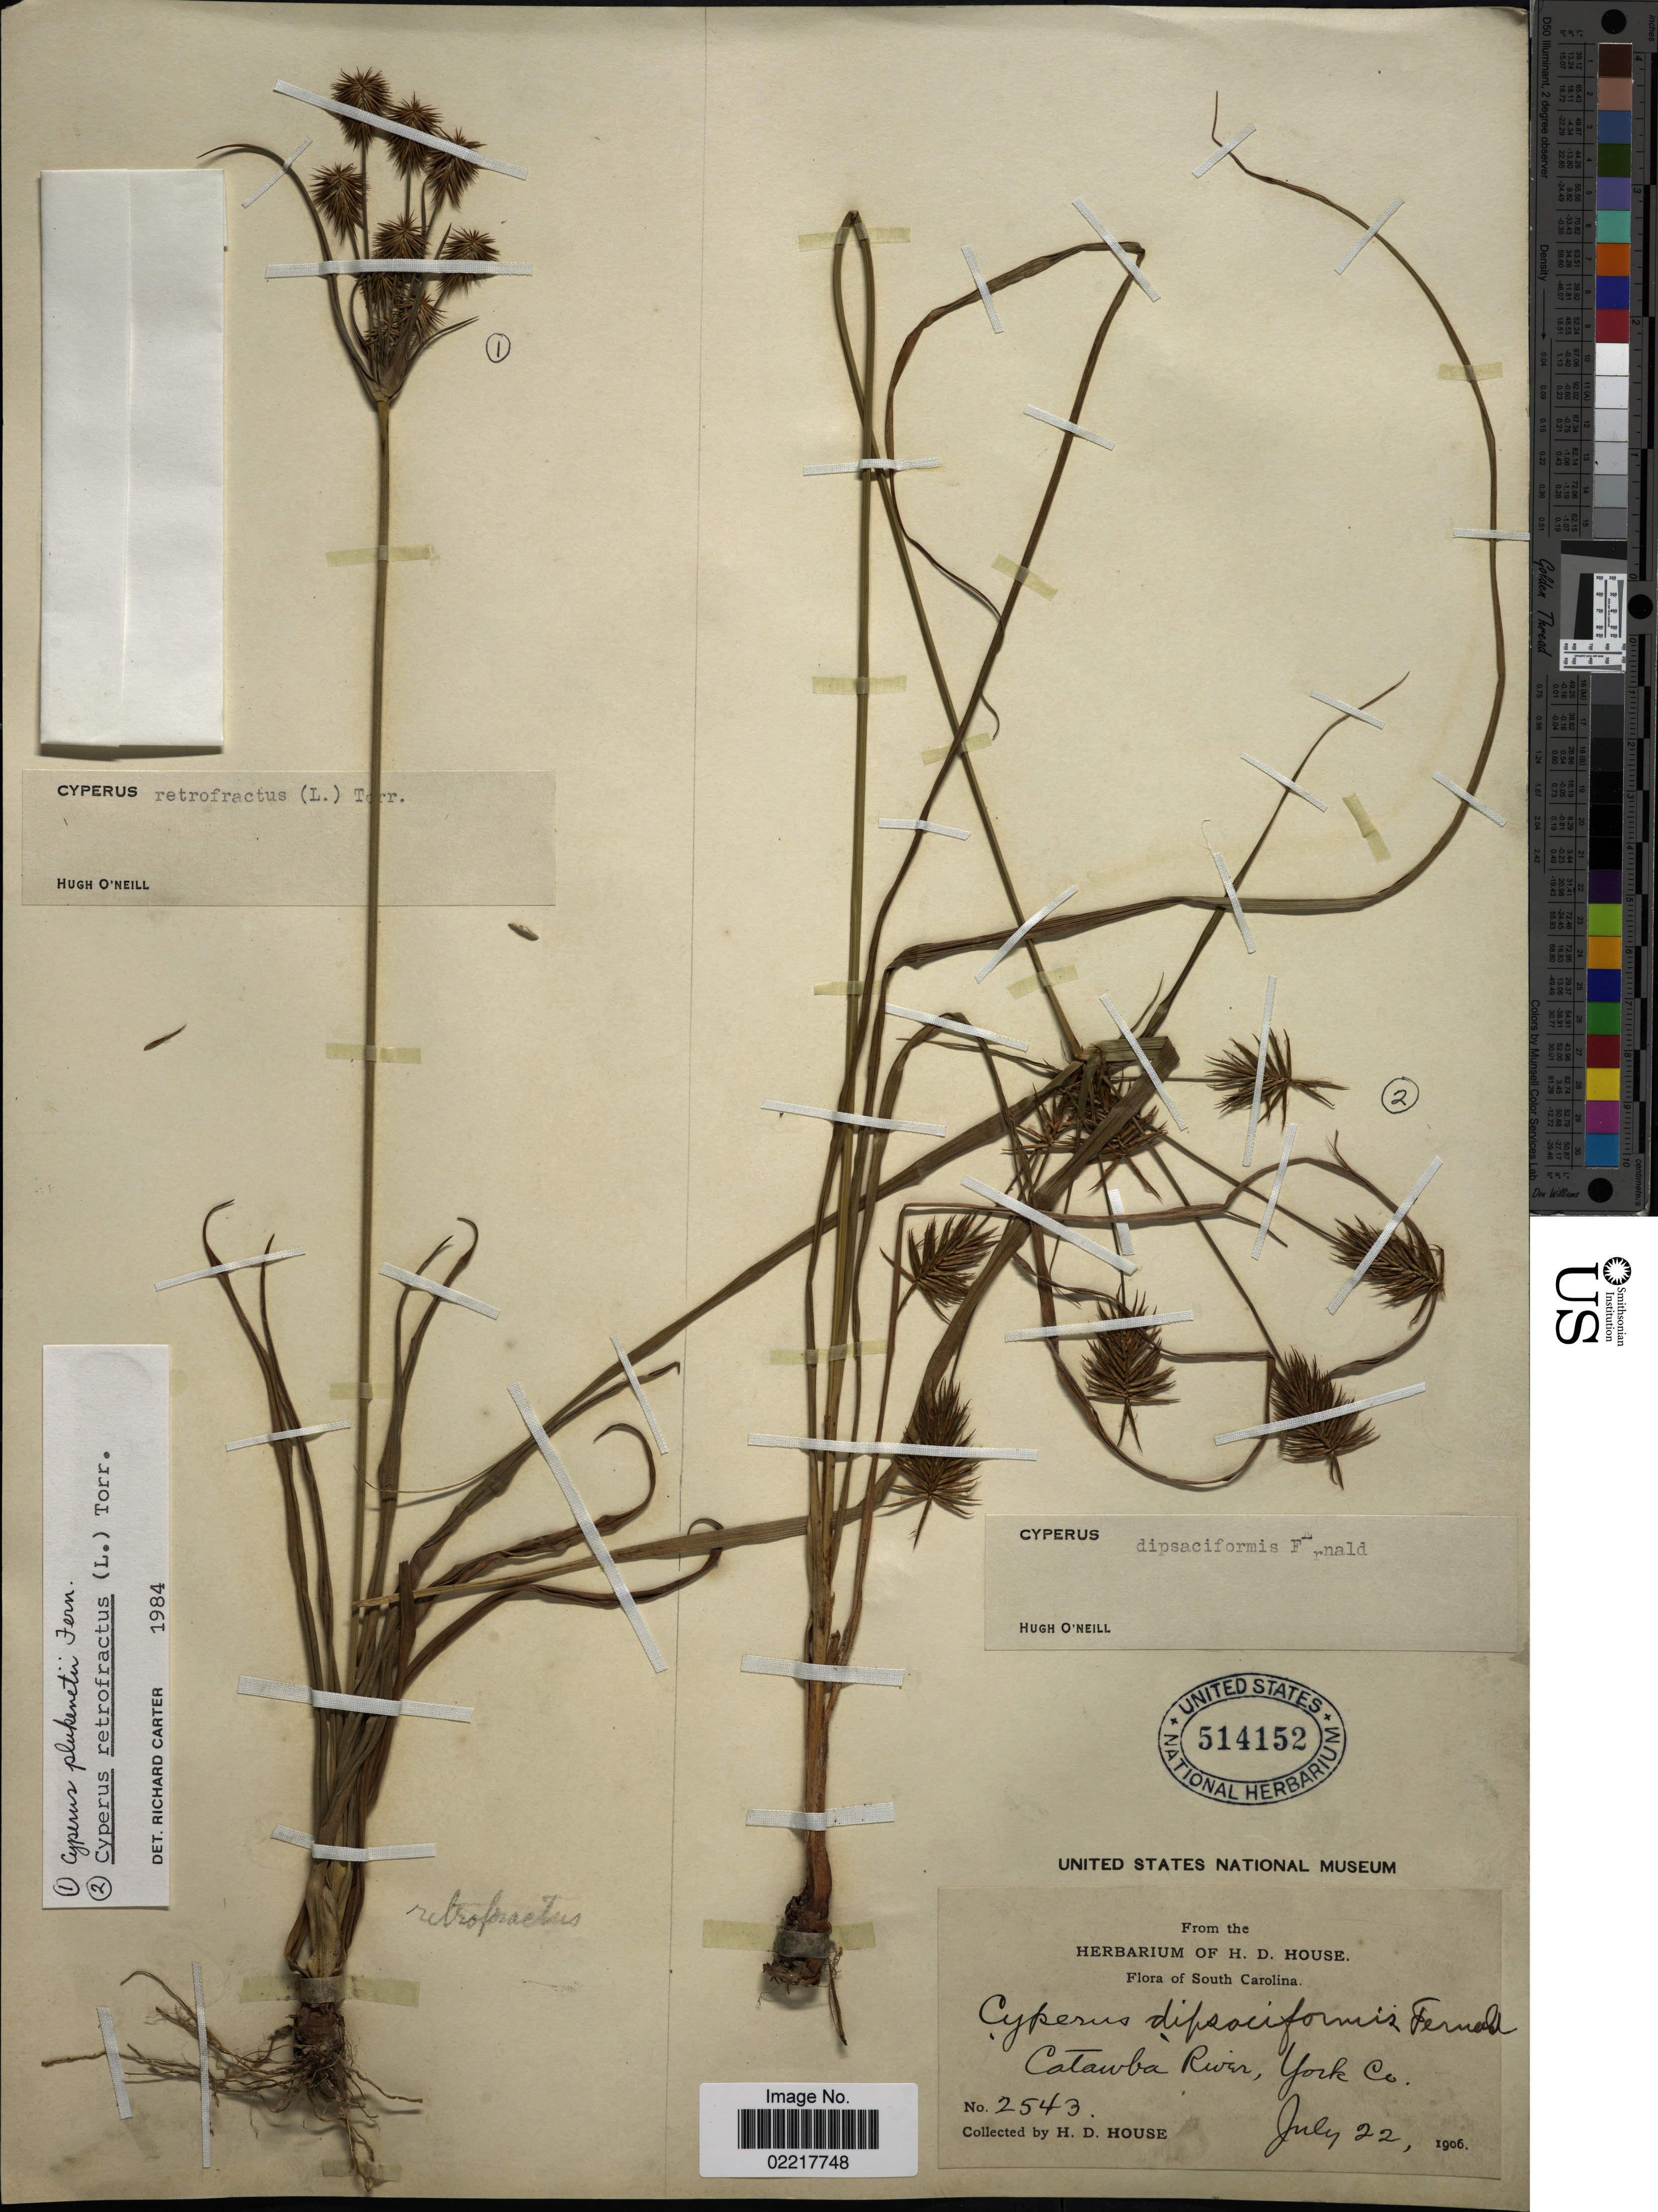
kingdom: Plantae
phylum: Tracheophyta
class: Liliopsida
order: Poales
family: Cyperaceae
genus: Cyperus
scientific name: Cyperus plukenetii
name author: Fernald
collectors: H. D. House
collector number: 2543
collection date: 1906-07-22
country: United States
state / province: South Carolina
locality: Catawba River, York Co.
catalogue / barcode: US 514152